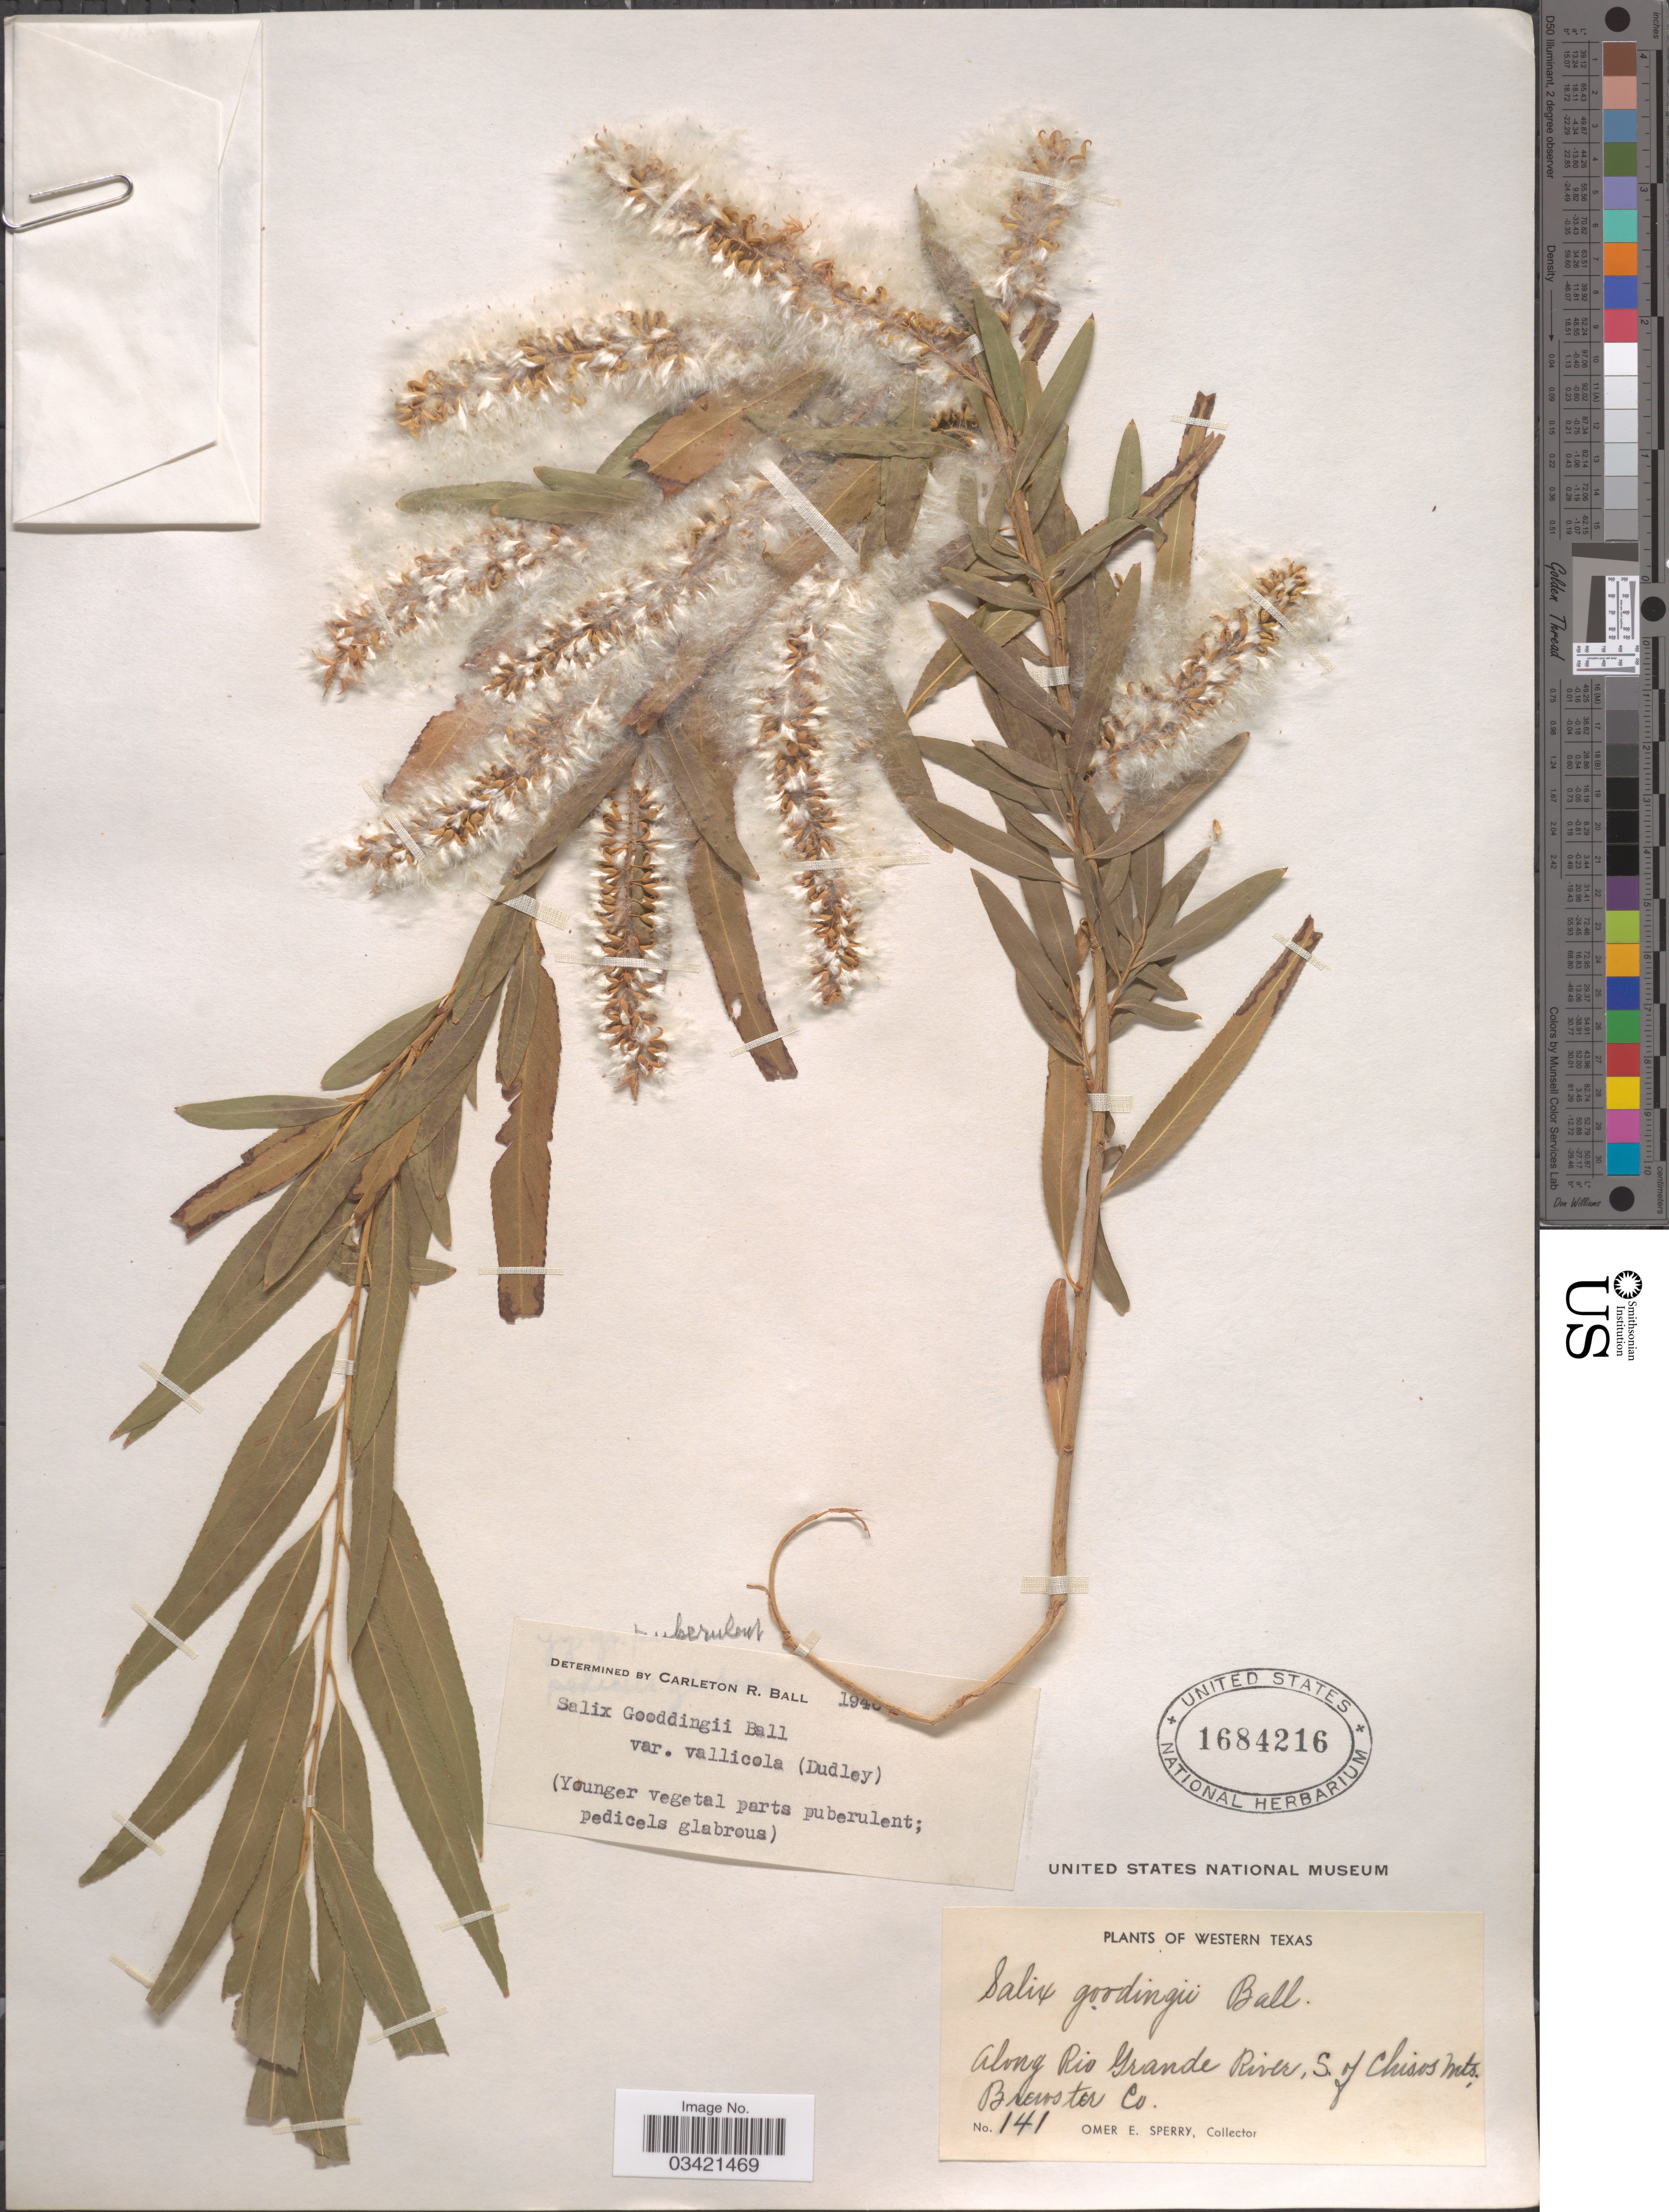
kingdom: Plantae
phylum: Tracheophyta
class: Magnoliopsida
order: Malpighiales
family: Salicaceae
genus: Salix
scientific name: Salix gooddingii var. vallicola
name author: (Dudley) C.R. Ball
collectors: O. E. Sperry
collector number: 141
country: United States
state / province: Texas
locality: Western Texas. Along rio Grande River, S. of Chisos Mts. Brewster Co.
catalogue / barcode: US 1684216